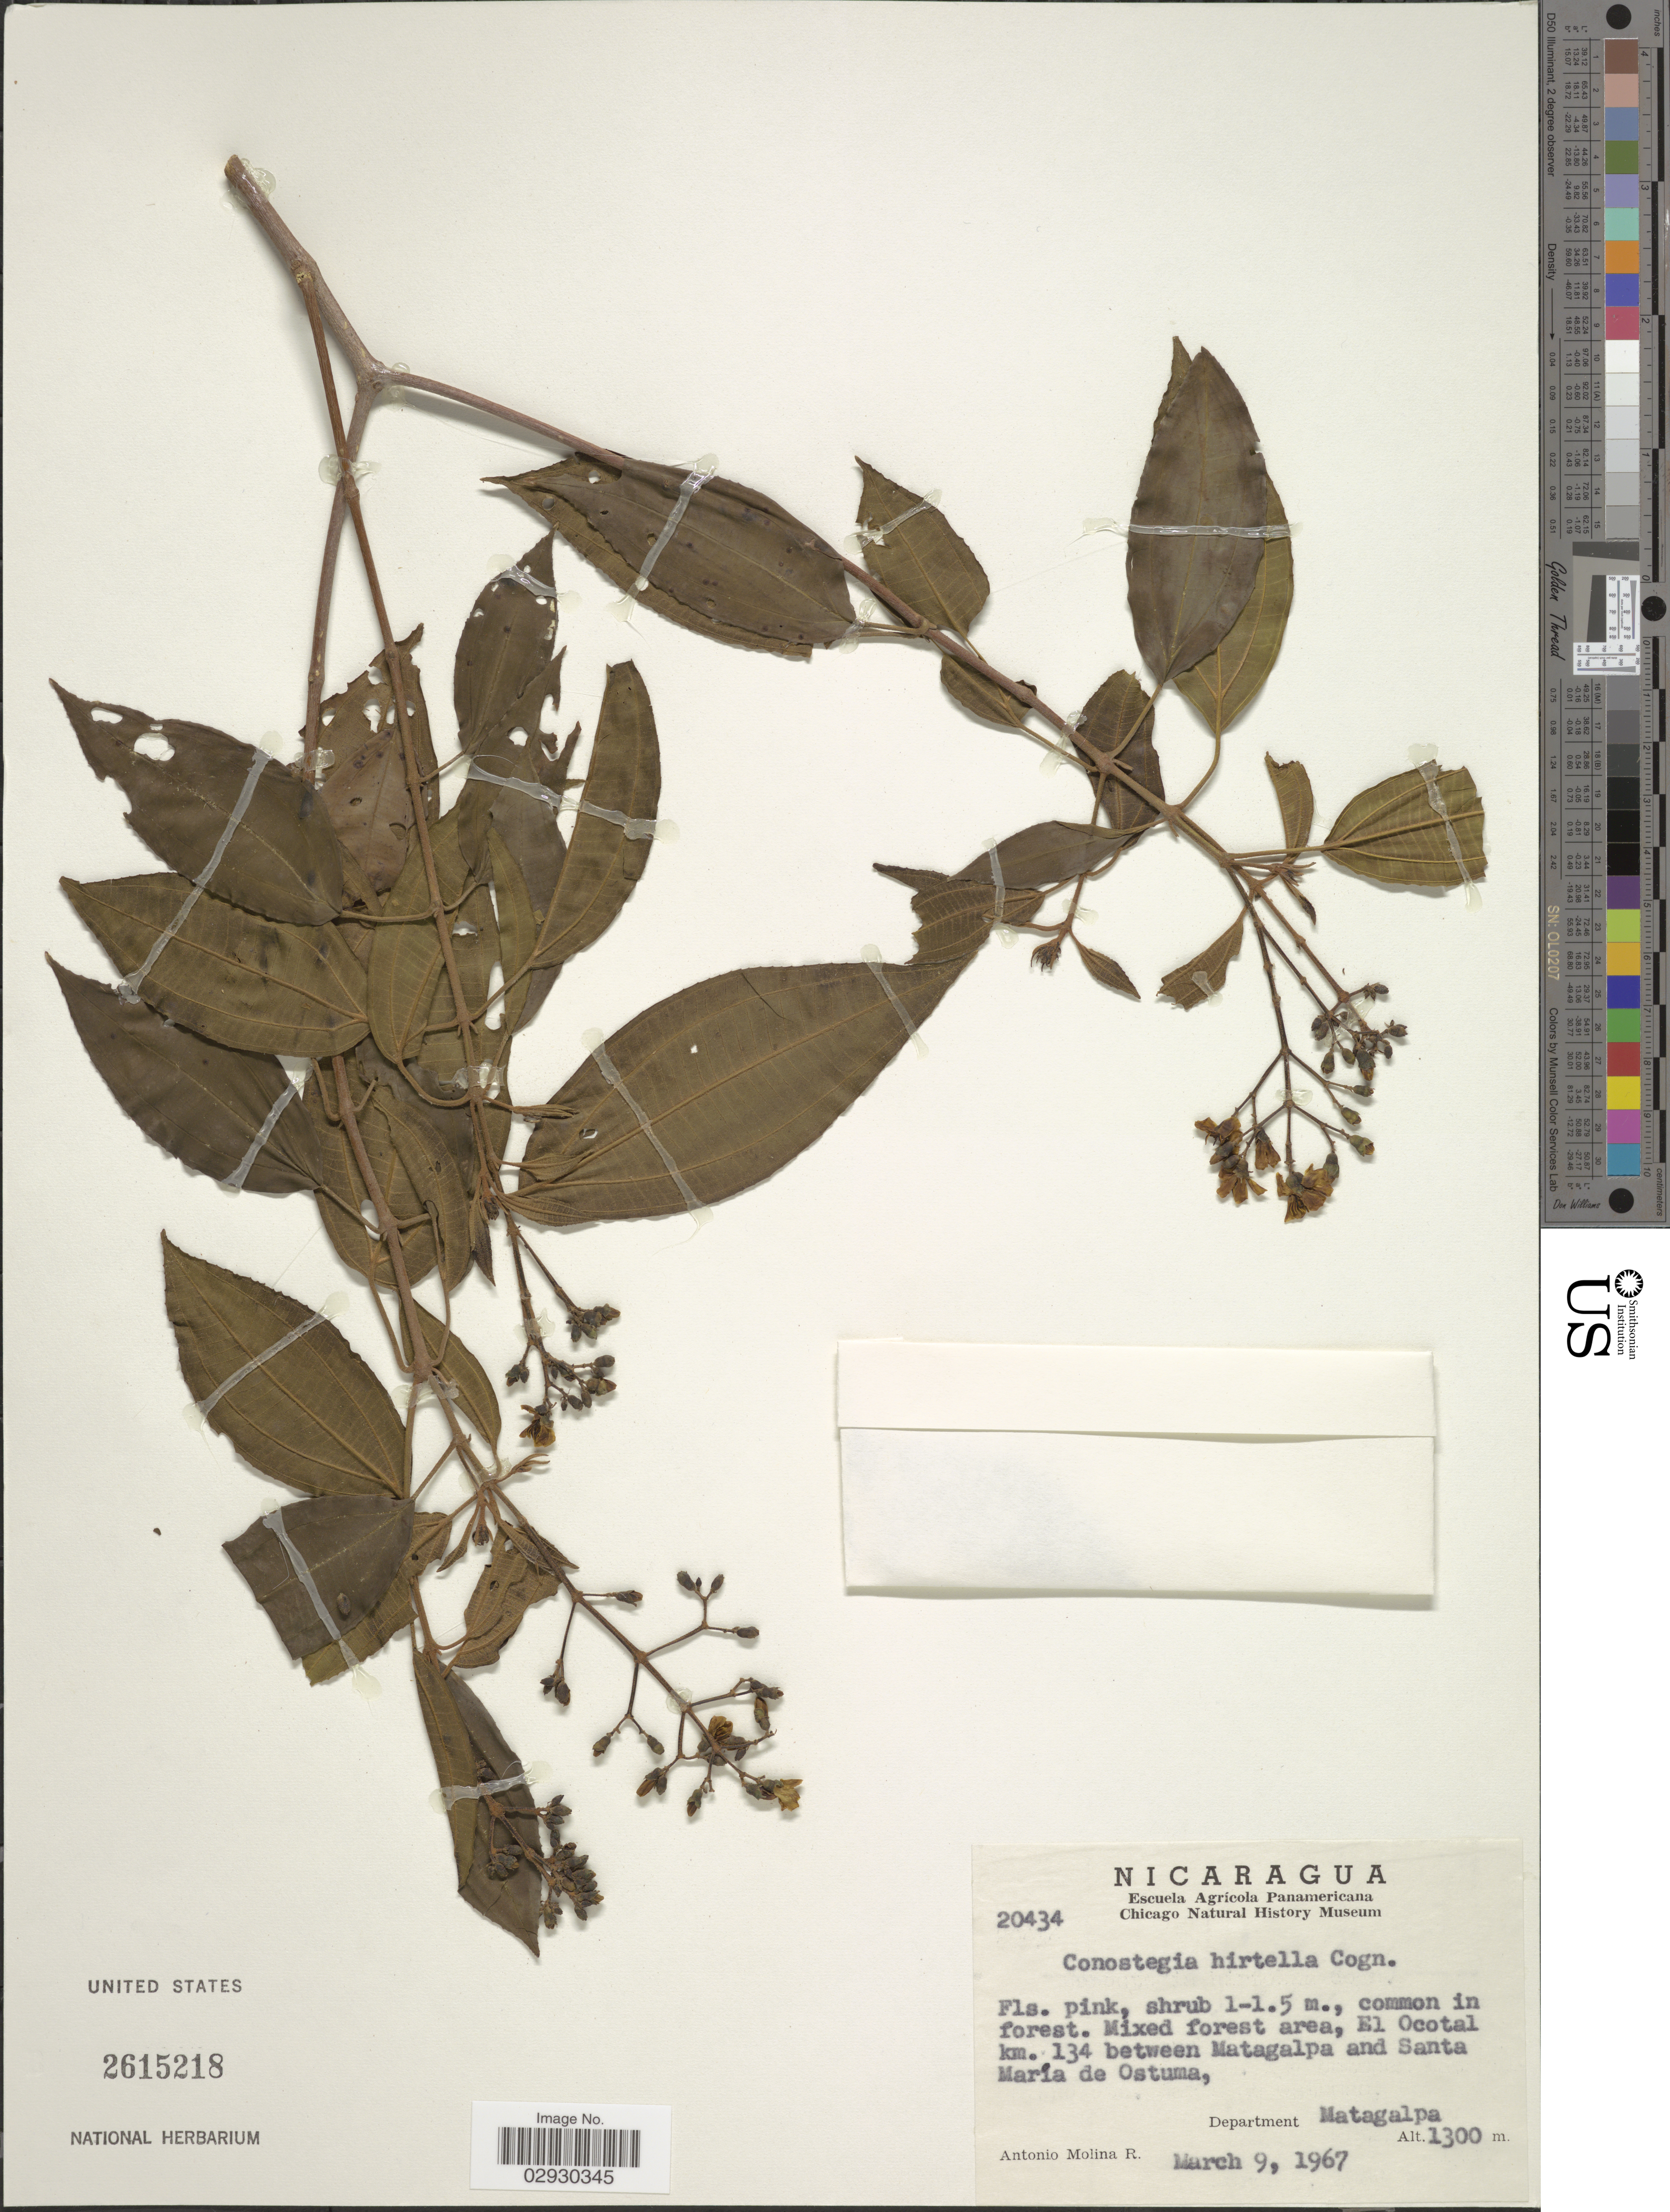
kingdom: Plantae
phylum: Tracheophyta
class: Magnoliopsida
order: Myrtales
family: Melastomataceae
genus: Conostegia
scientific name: Conostegia hirtella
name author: Cogn. in Donn. Sm.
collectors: A. Molina R.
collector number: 20434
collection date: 1967-03-09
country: Nicaragua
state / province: Matagalpa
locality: Mixed forest area, El Ocotal km. 134 between Matagalpa and Santa María de Ostuma, Department Matagalpa.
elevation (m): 1300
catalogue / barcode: US 2615218